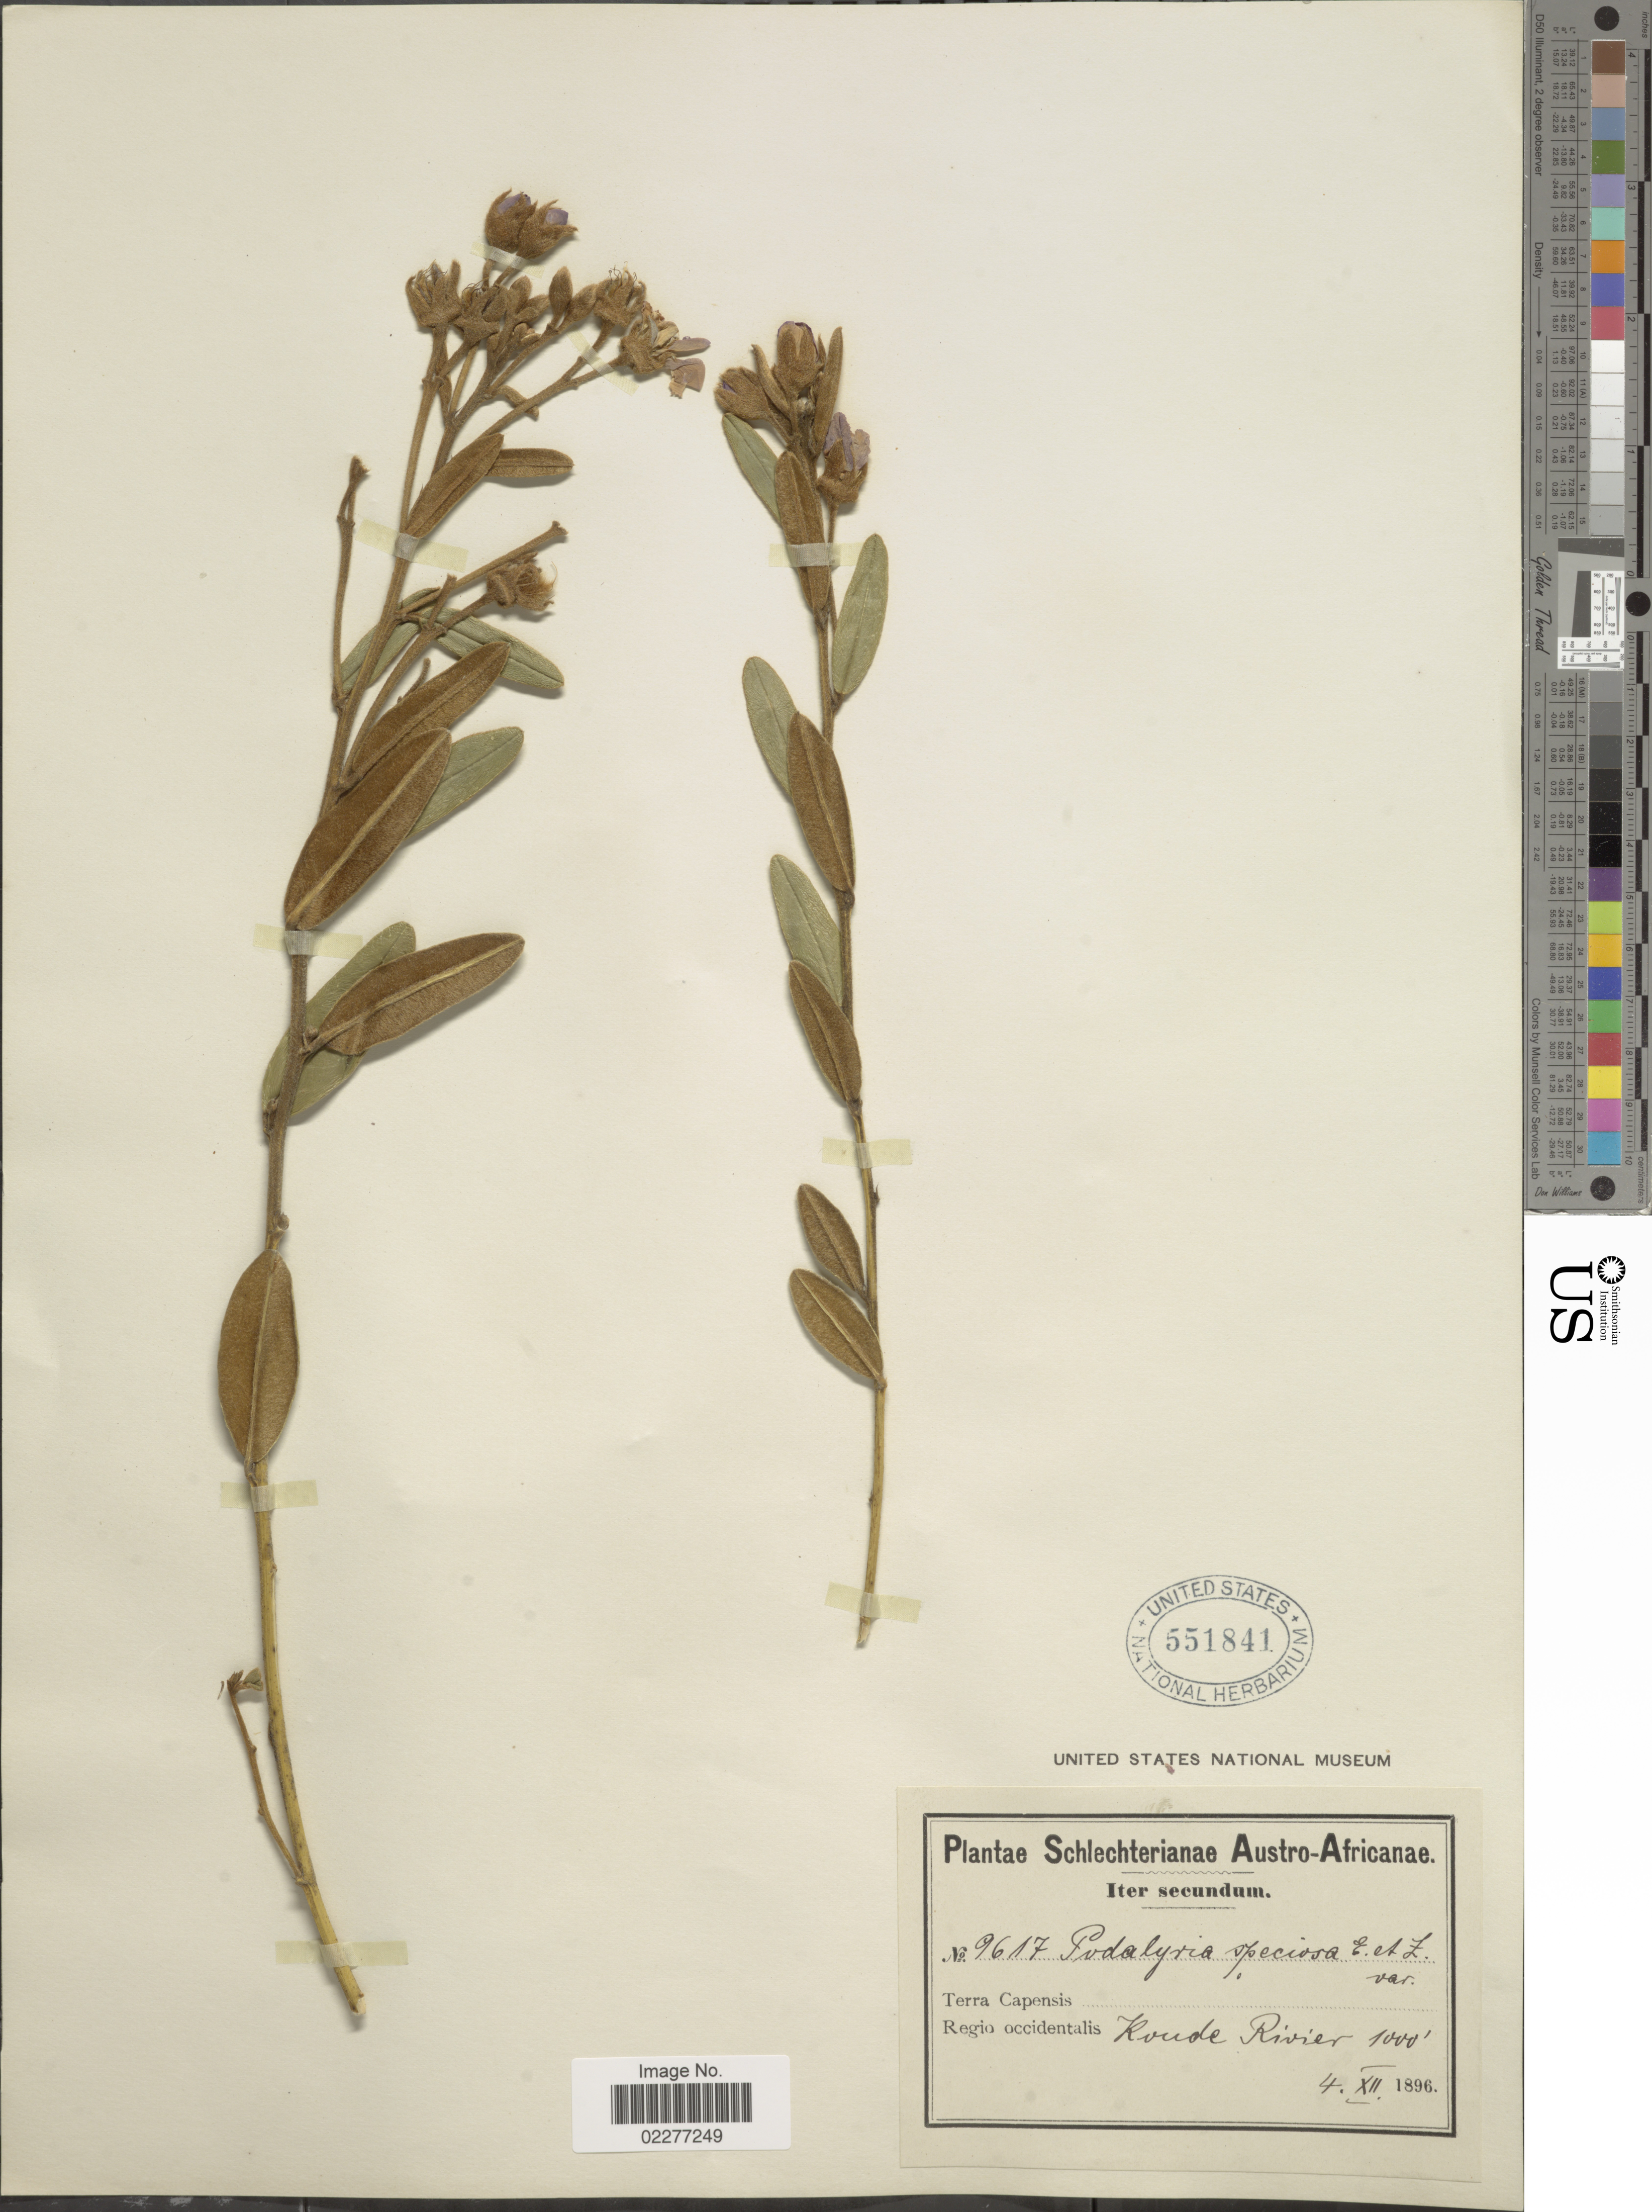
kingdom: Plantae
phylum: Tracheophyta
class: Magnoliopsida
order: Fabales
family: Fabaceae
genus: Podalyria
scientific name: Podalyria speciosa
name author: Eckl. & Zeyh.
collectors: Schlechter, --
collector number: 9617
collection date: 1896-12-04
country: South Africa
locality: Austro-Africanae, Terra Capensis, Regio occidentalis, Koude Rivier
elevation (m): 305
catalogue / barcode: US 551841